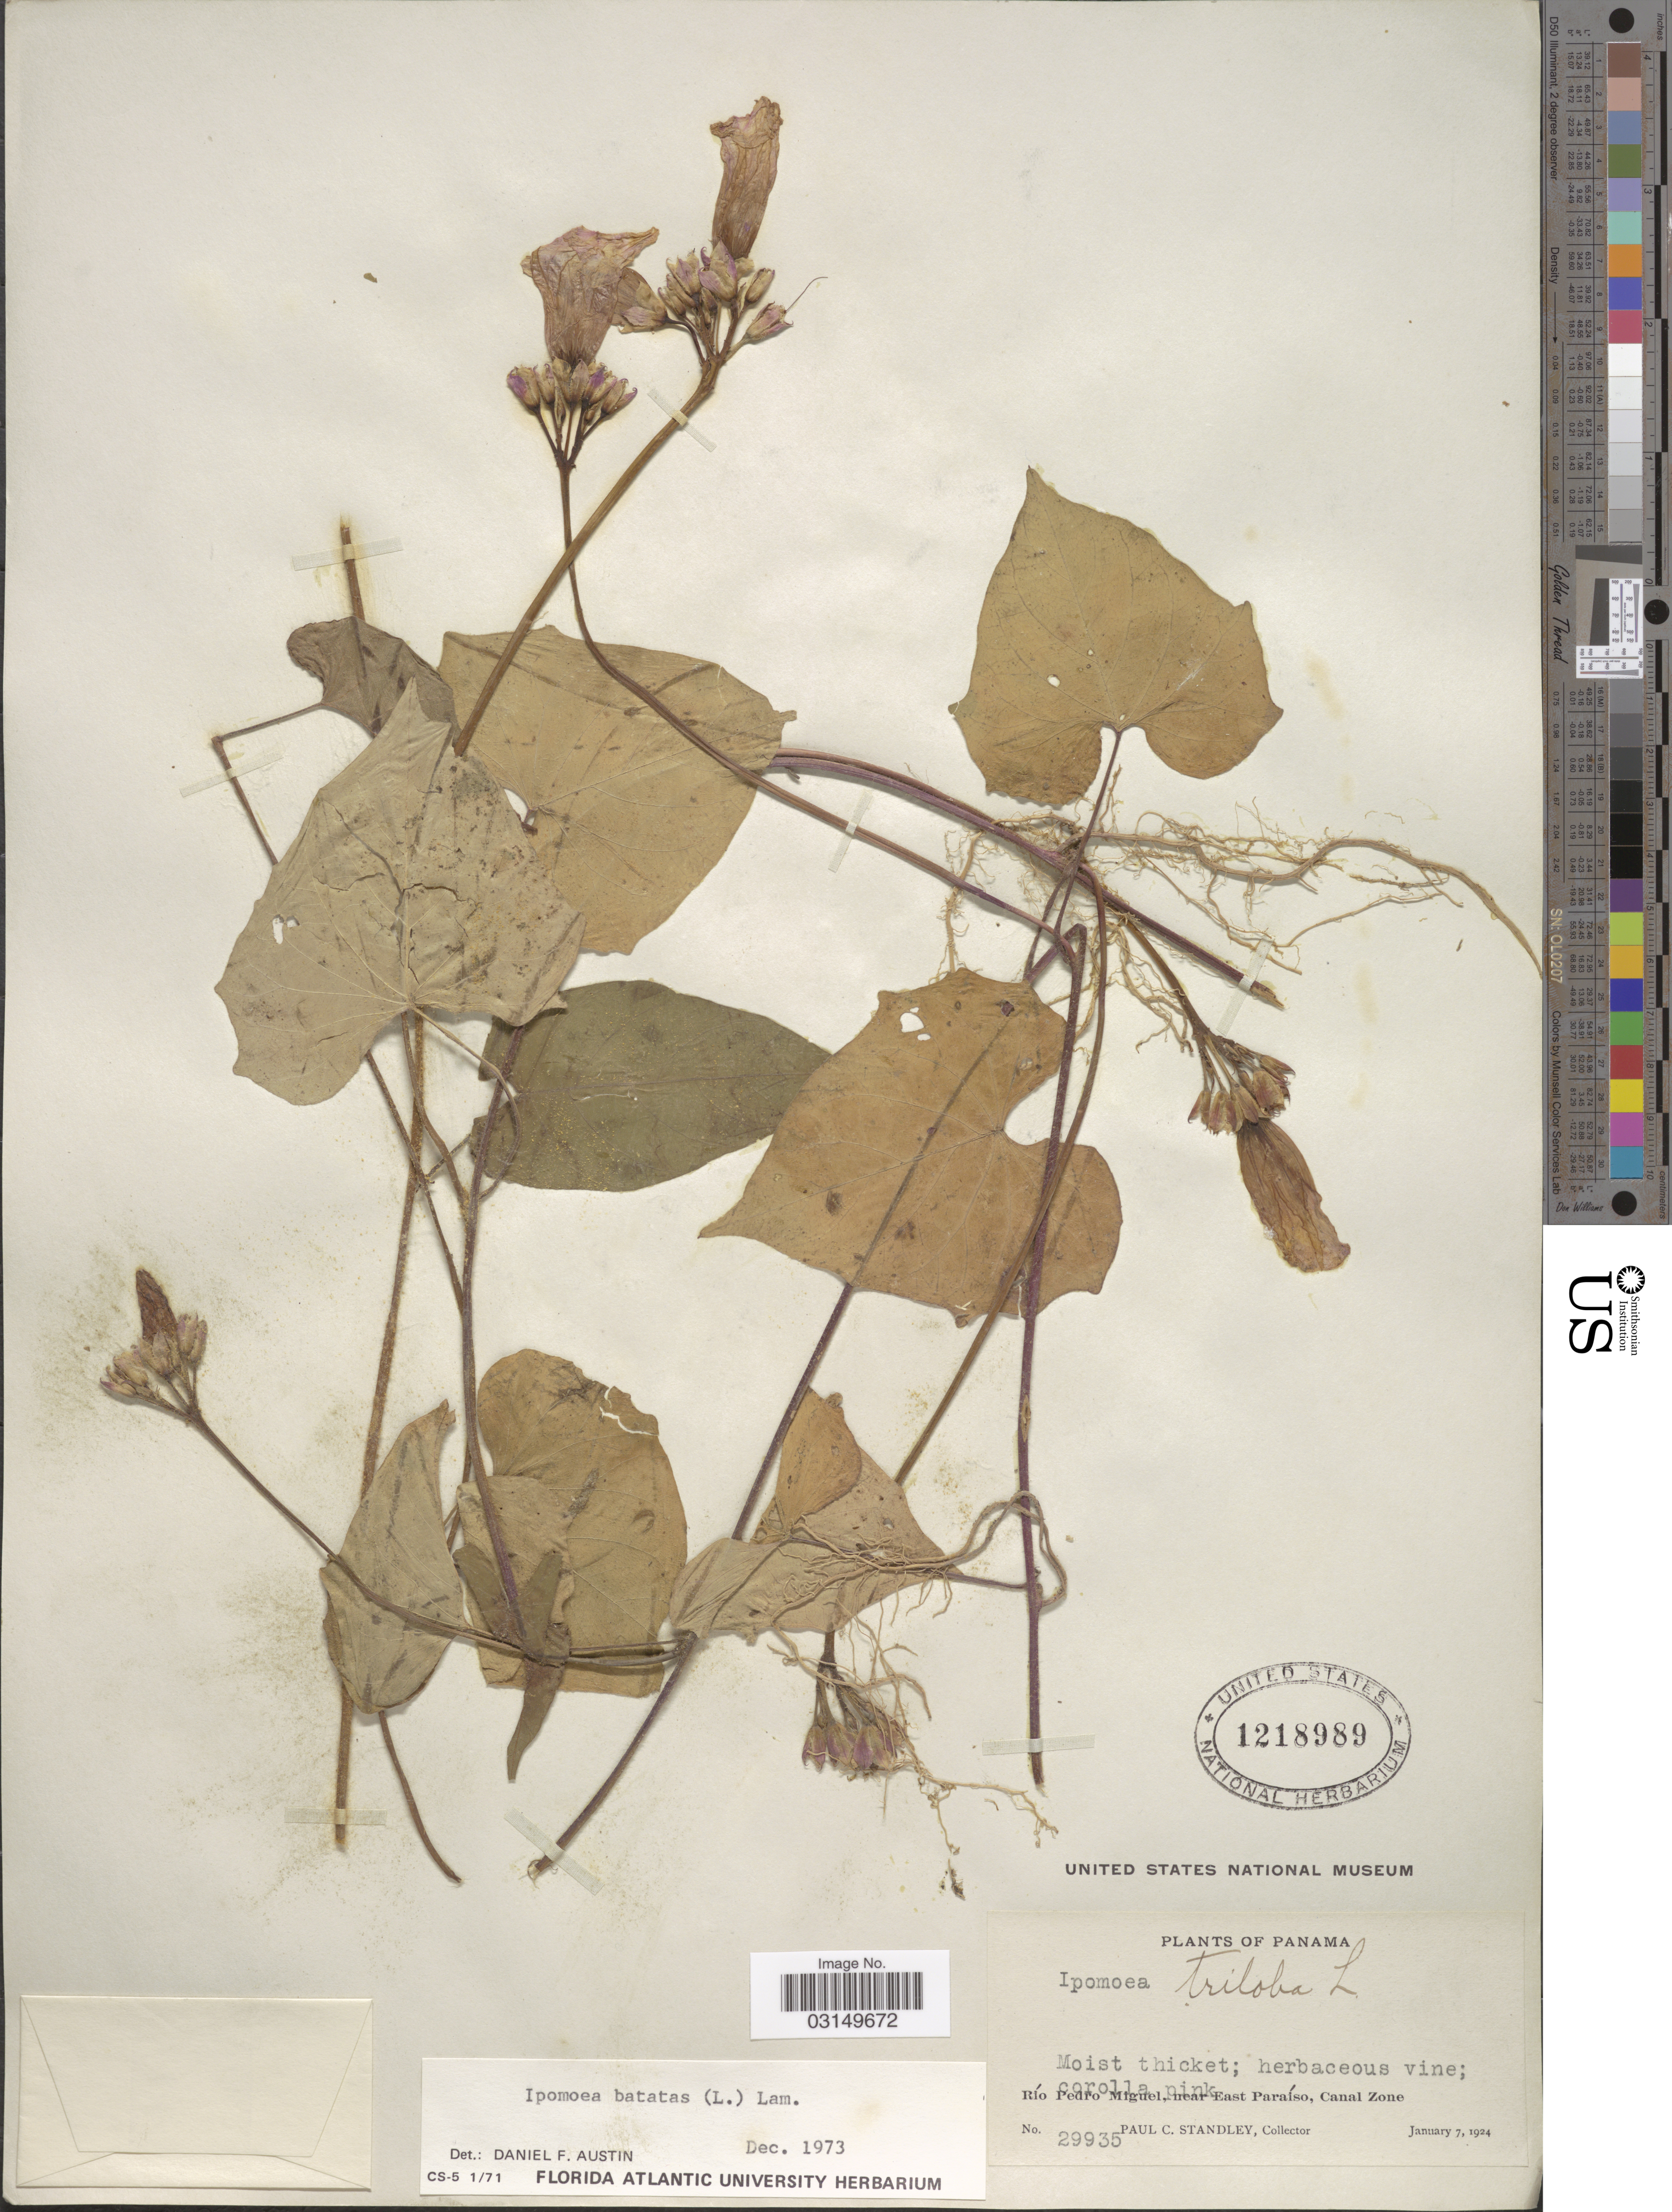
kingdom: Plantae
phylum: Tracheophyta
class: Magnoliopsida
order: Solanales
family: Convolvulaceae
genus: Ipomoea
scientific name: Ipomoea batatas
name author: (L.) Lam.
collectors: P. C. Standley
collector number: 29935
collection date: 1924-01-07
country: Panama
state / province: Colón / Panamá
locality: Río Pedro Miguel, near East Paraíso, Canal Zone.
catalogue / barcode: US 1218989